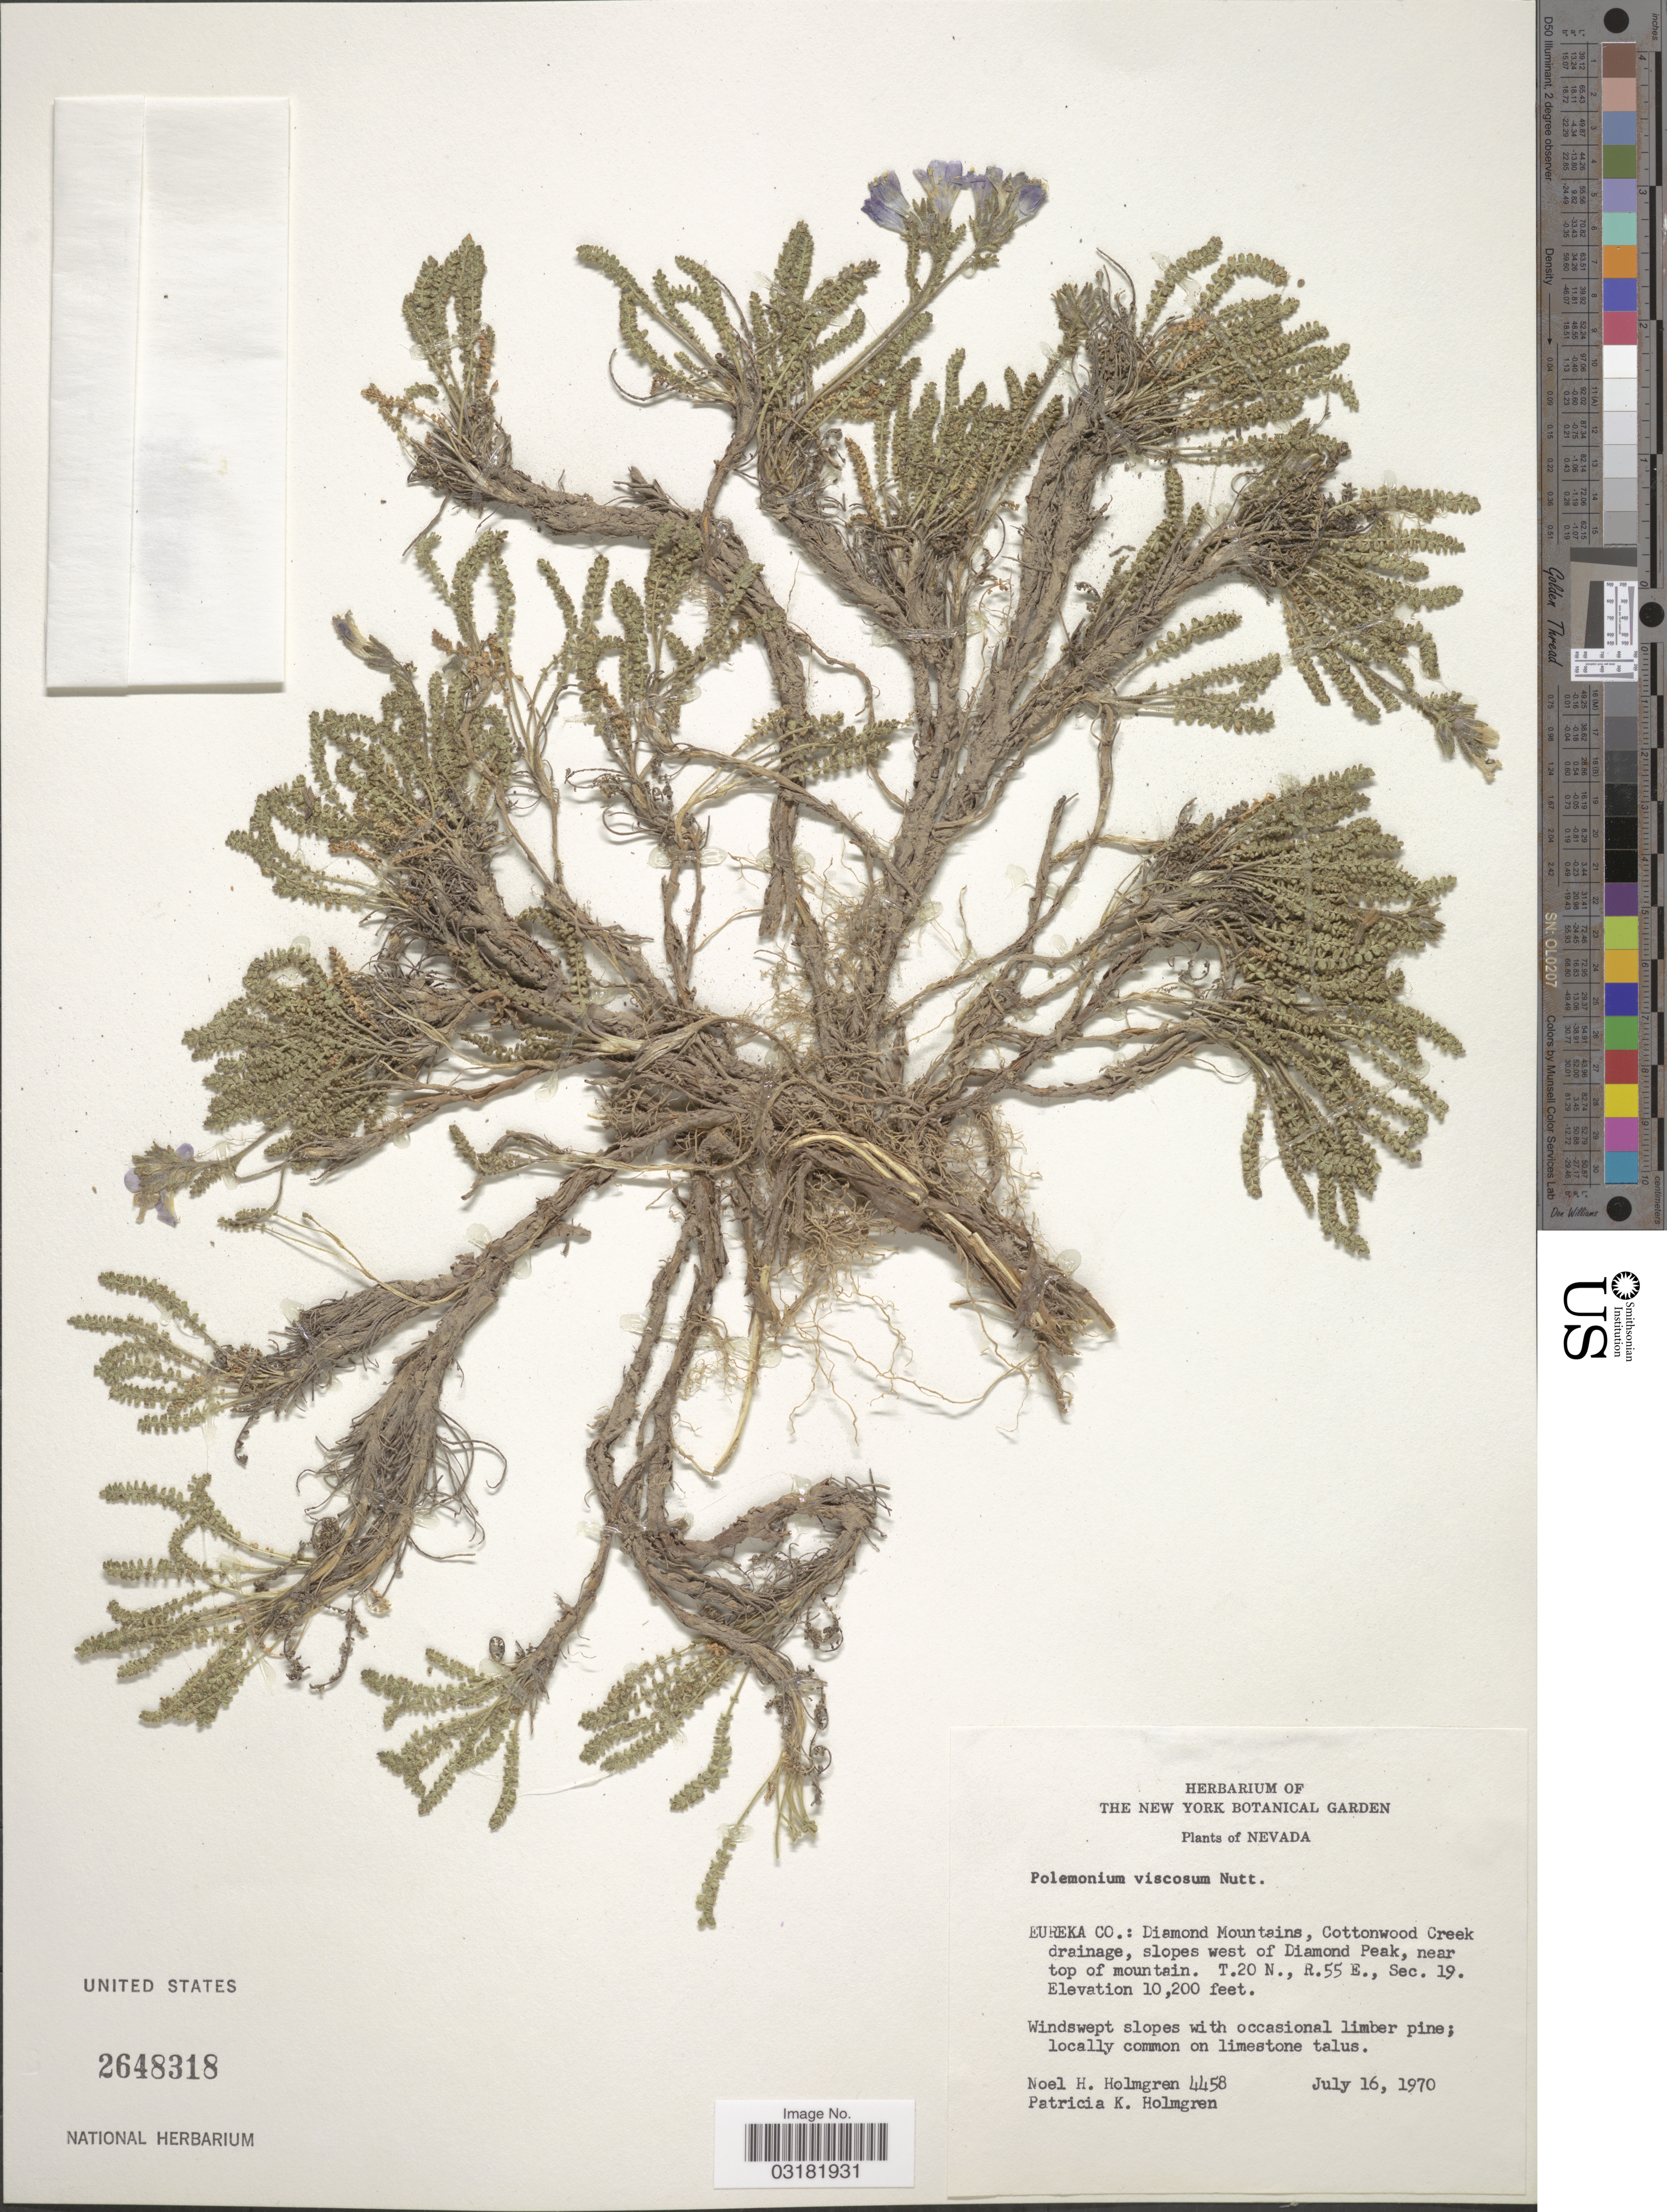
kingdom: Plantae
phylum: Tracheophyta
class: Magnoliopsida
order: Ericales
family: Polemoniaceae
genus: Polemonium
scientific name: Polemonium viscosum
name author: Nutt.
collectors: N. H. Holmgren & P. K. Holmgren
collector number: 4458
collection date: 1970-07-16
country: United States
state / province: Nevada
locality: Eureka Co.: Diamond Mountains, Cottonwood Creek drainage, slopes west of Diamond Peak, near top of mountain, T.20N., R.55E., Sec. 19.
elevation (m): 3109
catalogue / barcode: US 2648318